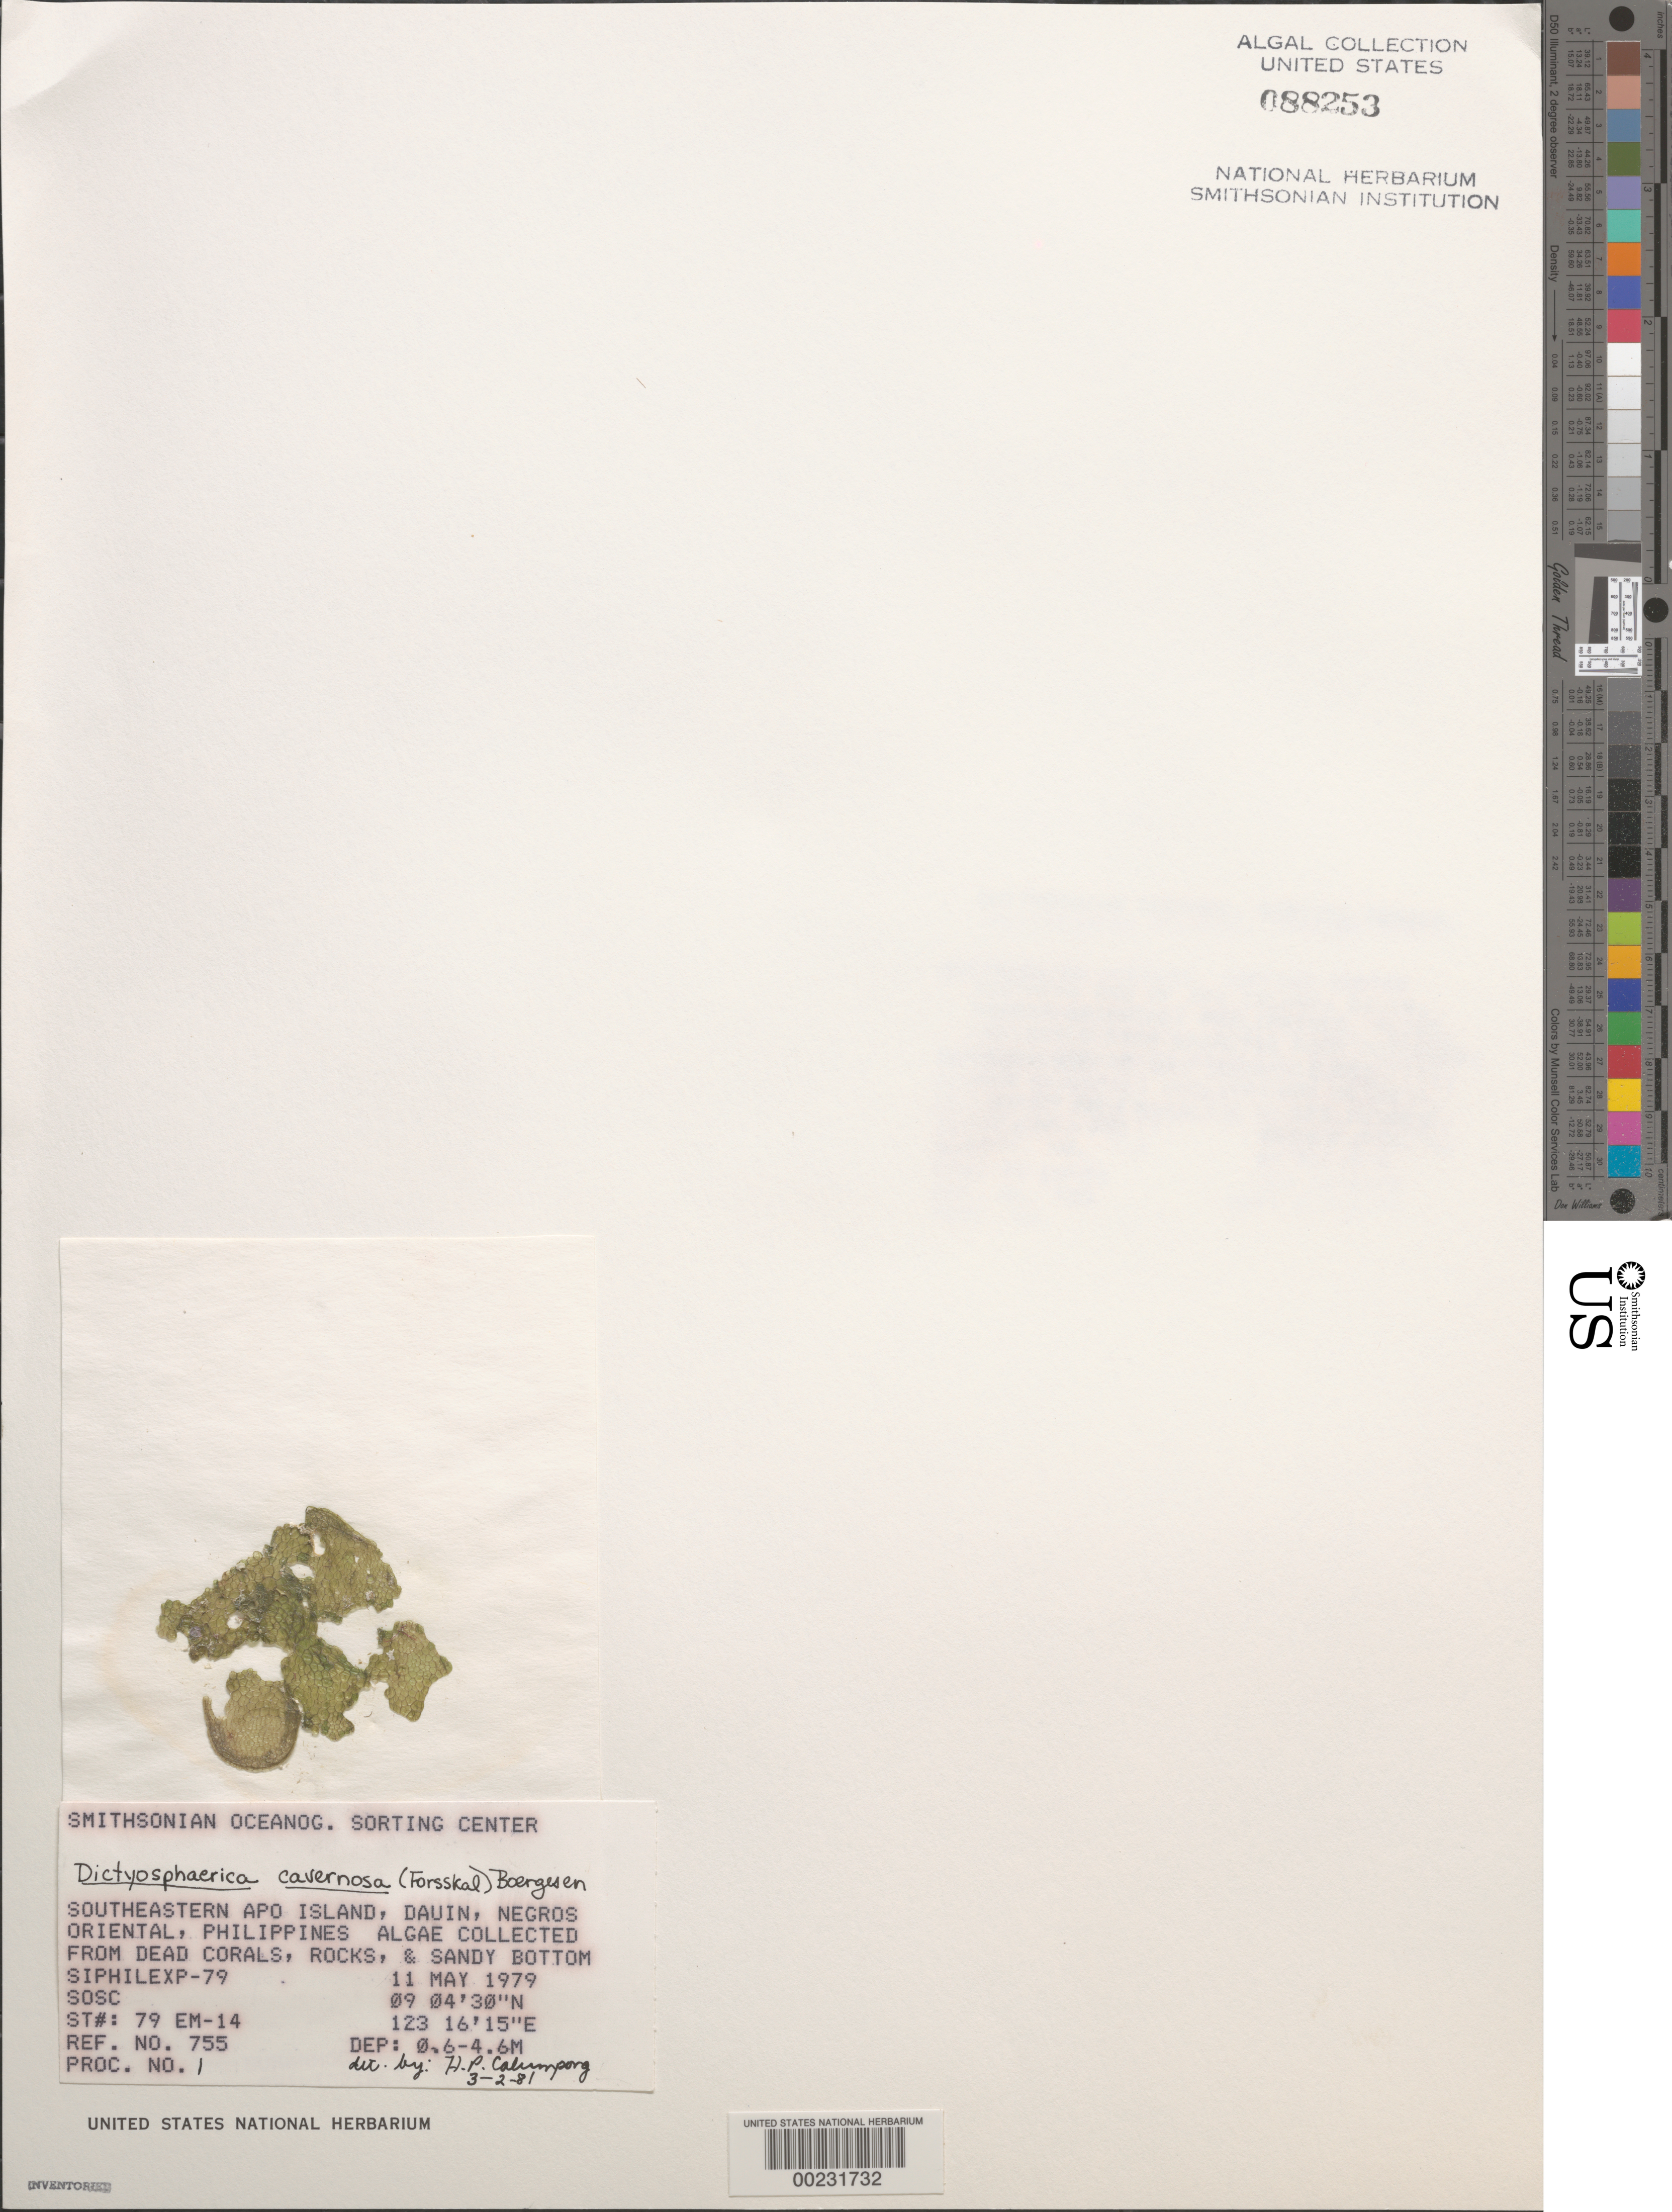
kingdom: Plantae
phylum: Chlorophyta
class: Ulvophyceae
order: Siphonocladales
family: Siphonocladaceae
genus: Dictyosphaeria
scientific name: Dictyosphaeria cavernosa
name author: (Forssk.) Børgesen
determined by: Calumpong, H. P.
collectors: SOSC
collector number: Station 79 Em-14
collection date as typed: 11 May 1979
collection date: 1979-05-11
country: Philippines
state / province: Central Visayas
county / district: Negros Oriental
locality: Apo island, dauin, negros oriental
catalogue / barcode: US 88253